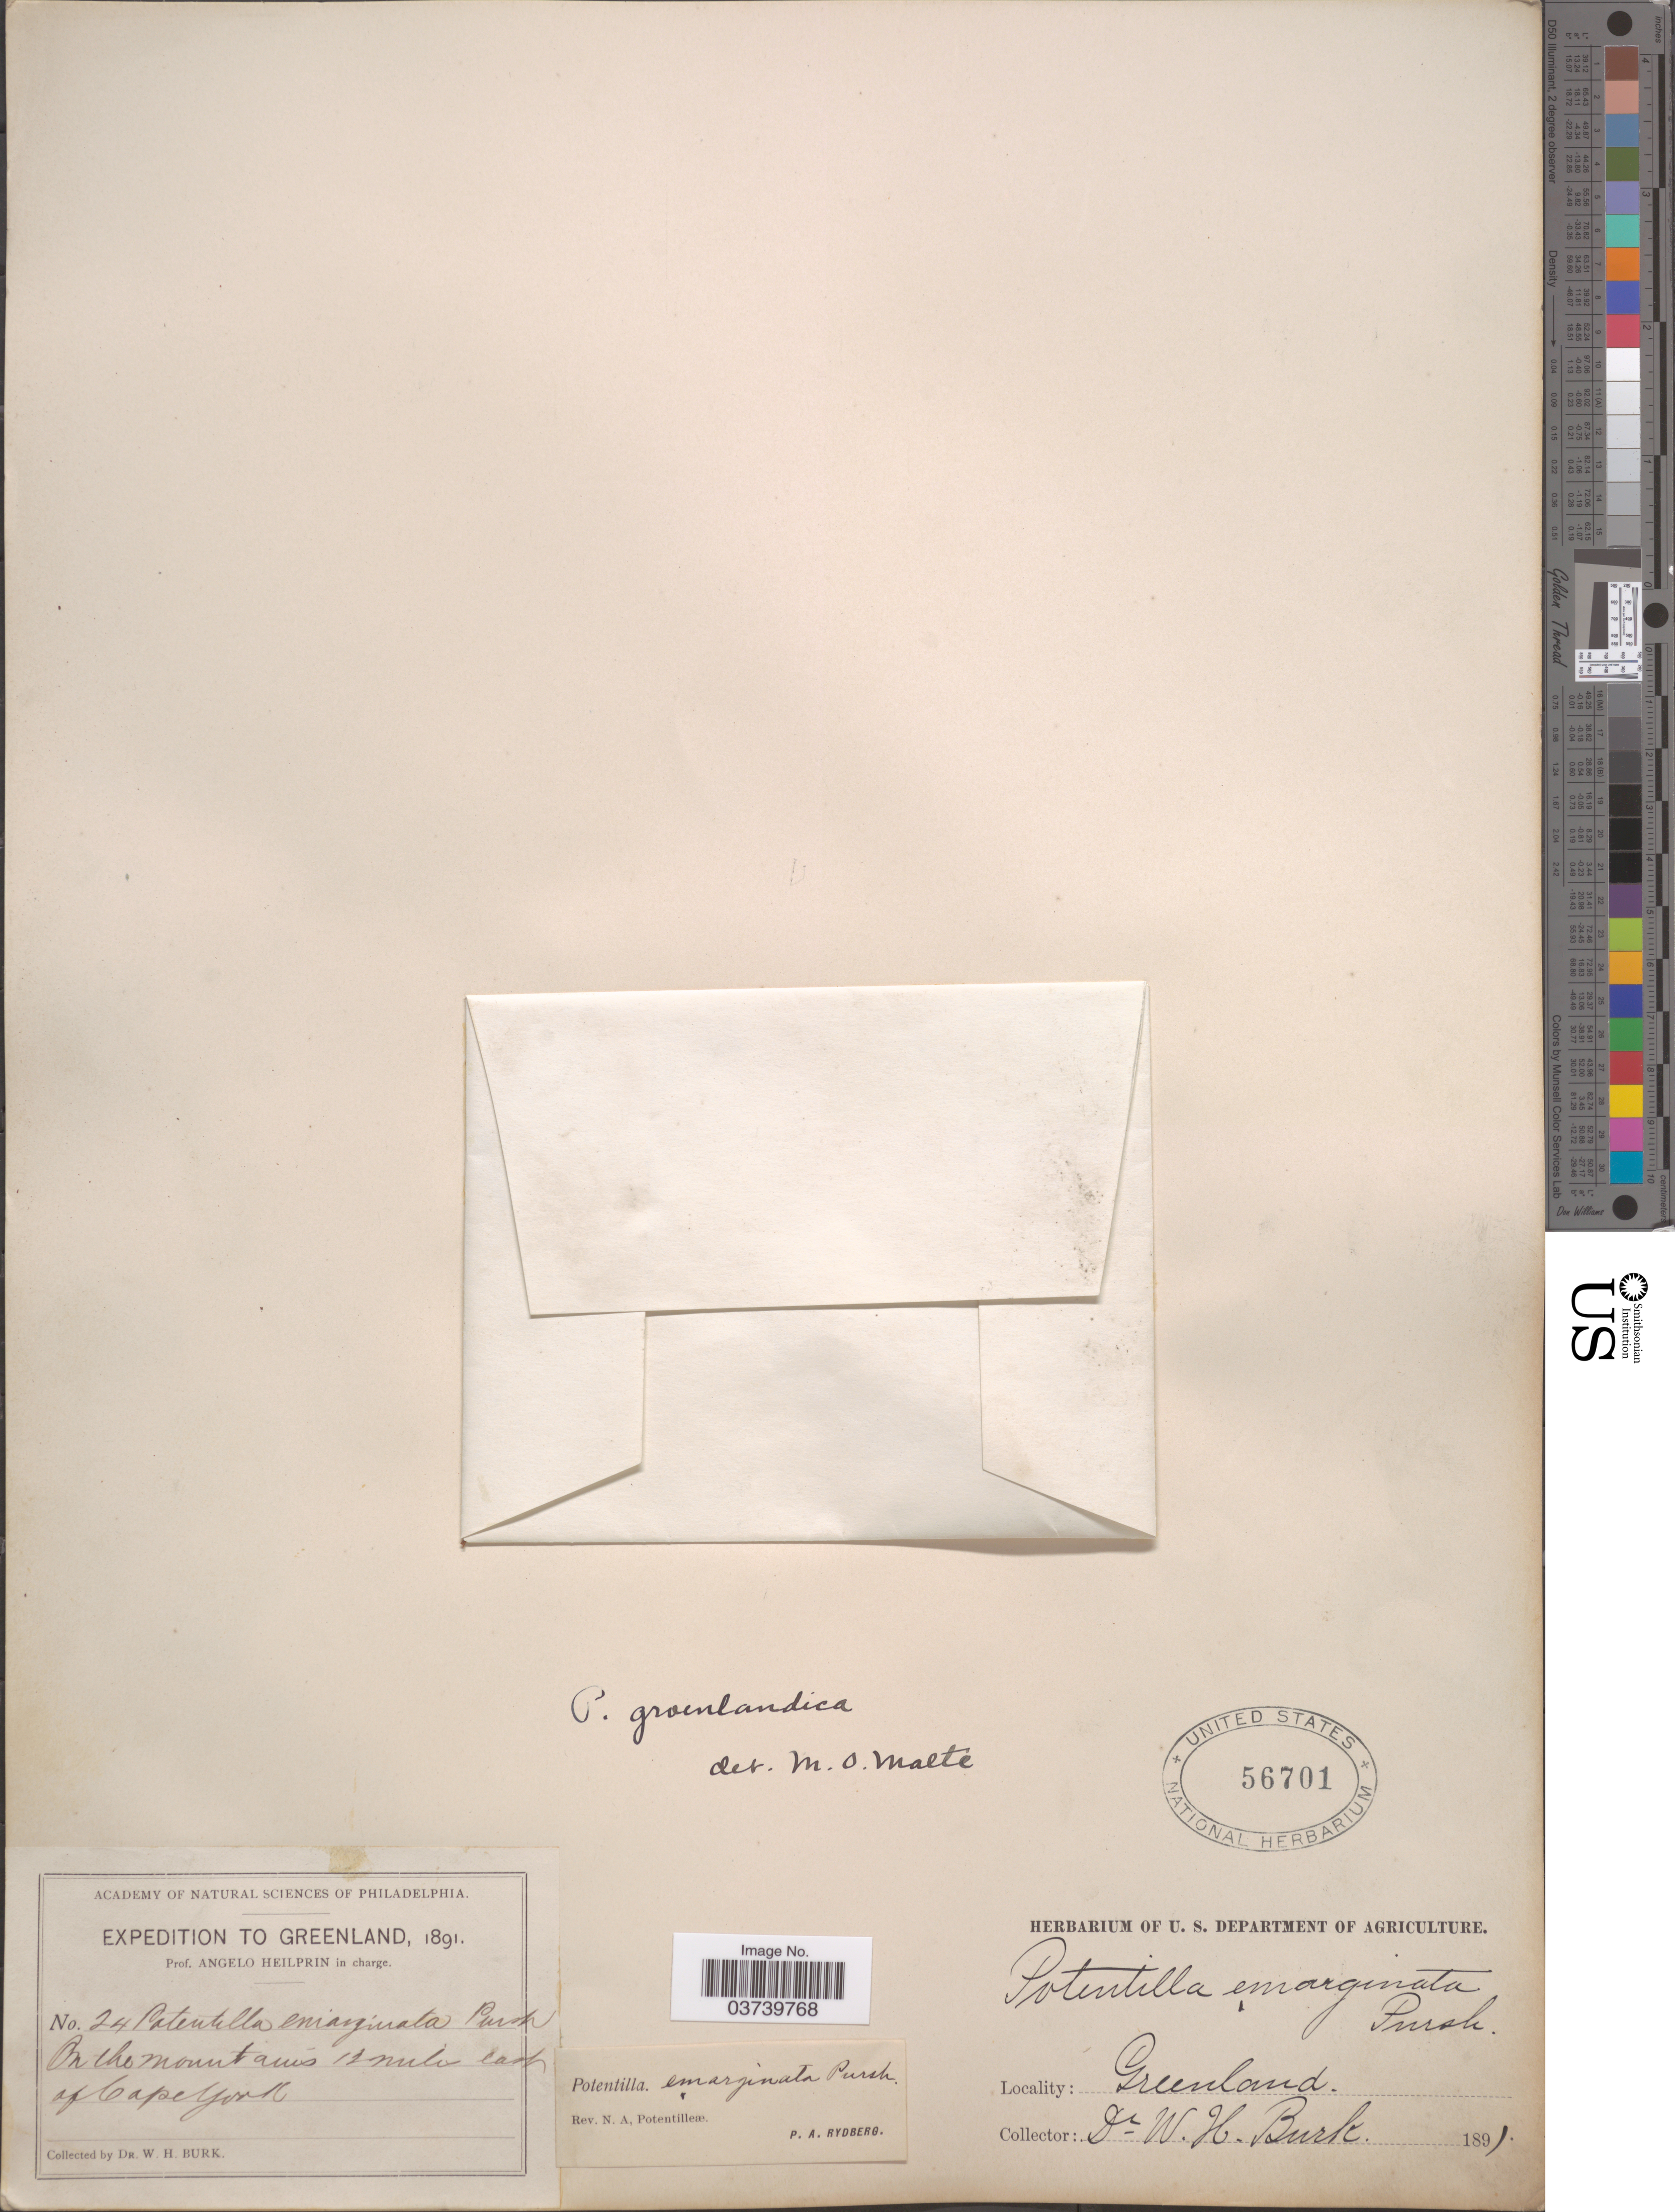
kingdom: Plantae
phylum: Tracheophyta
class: Magnoliopsida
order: Rosales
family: Rosaceae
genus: Potentilla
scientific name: Potentilla groenlandica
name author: R. Br.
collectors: W. Burk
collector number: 24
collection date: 1891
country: Greenland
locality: On the mountains 12 miles east of Cape York.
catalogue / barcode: US 56701